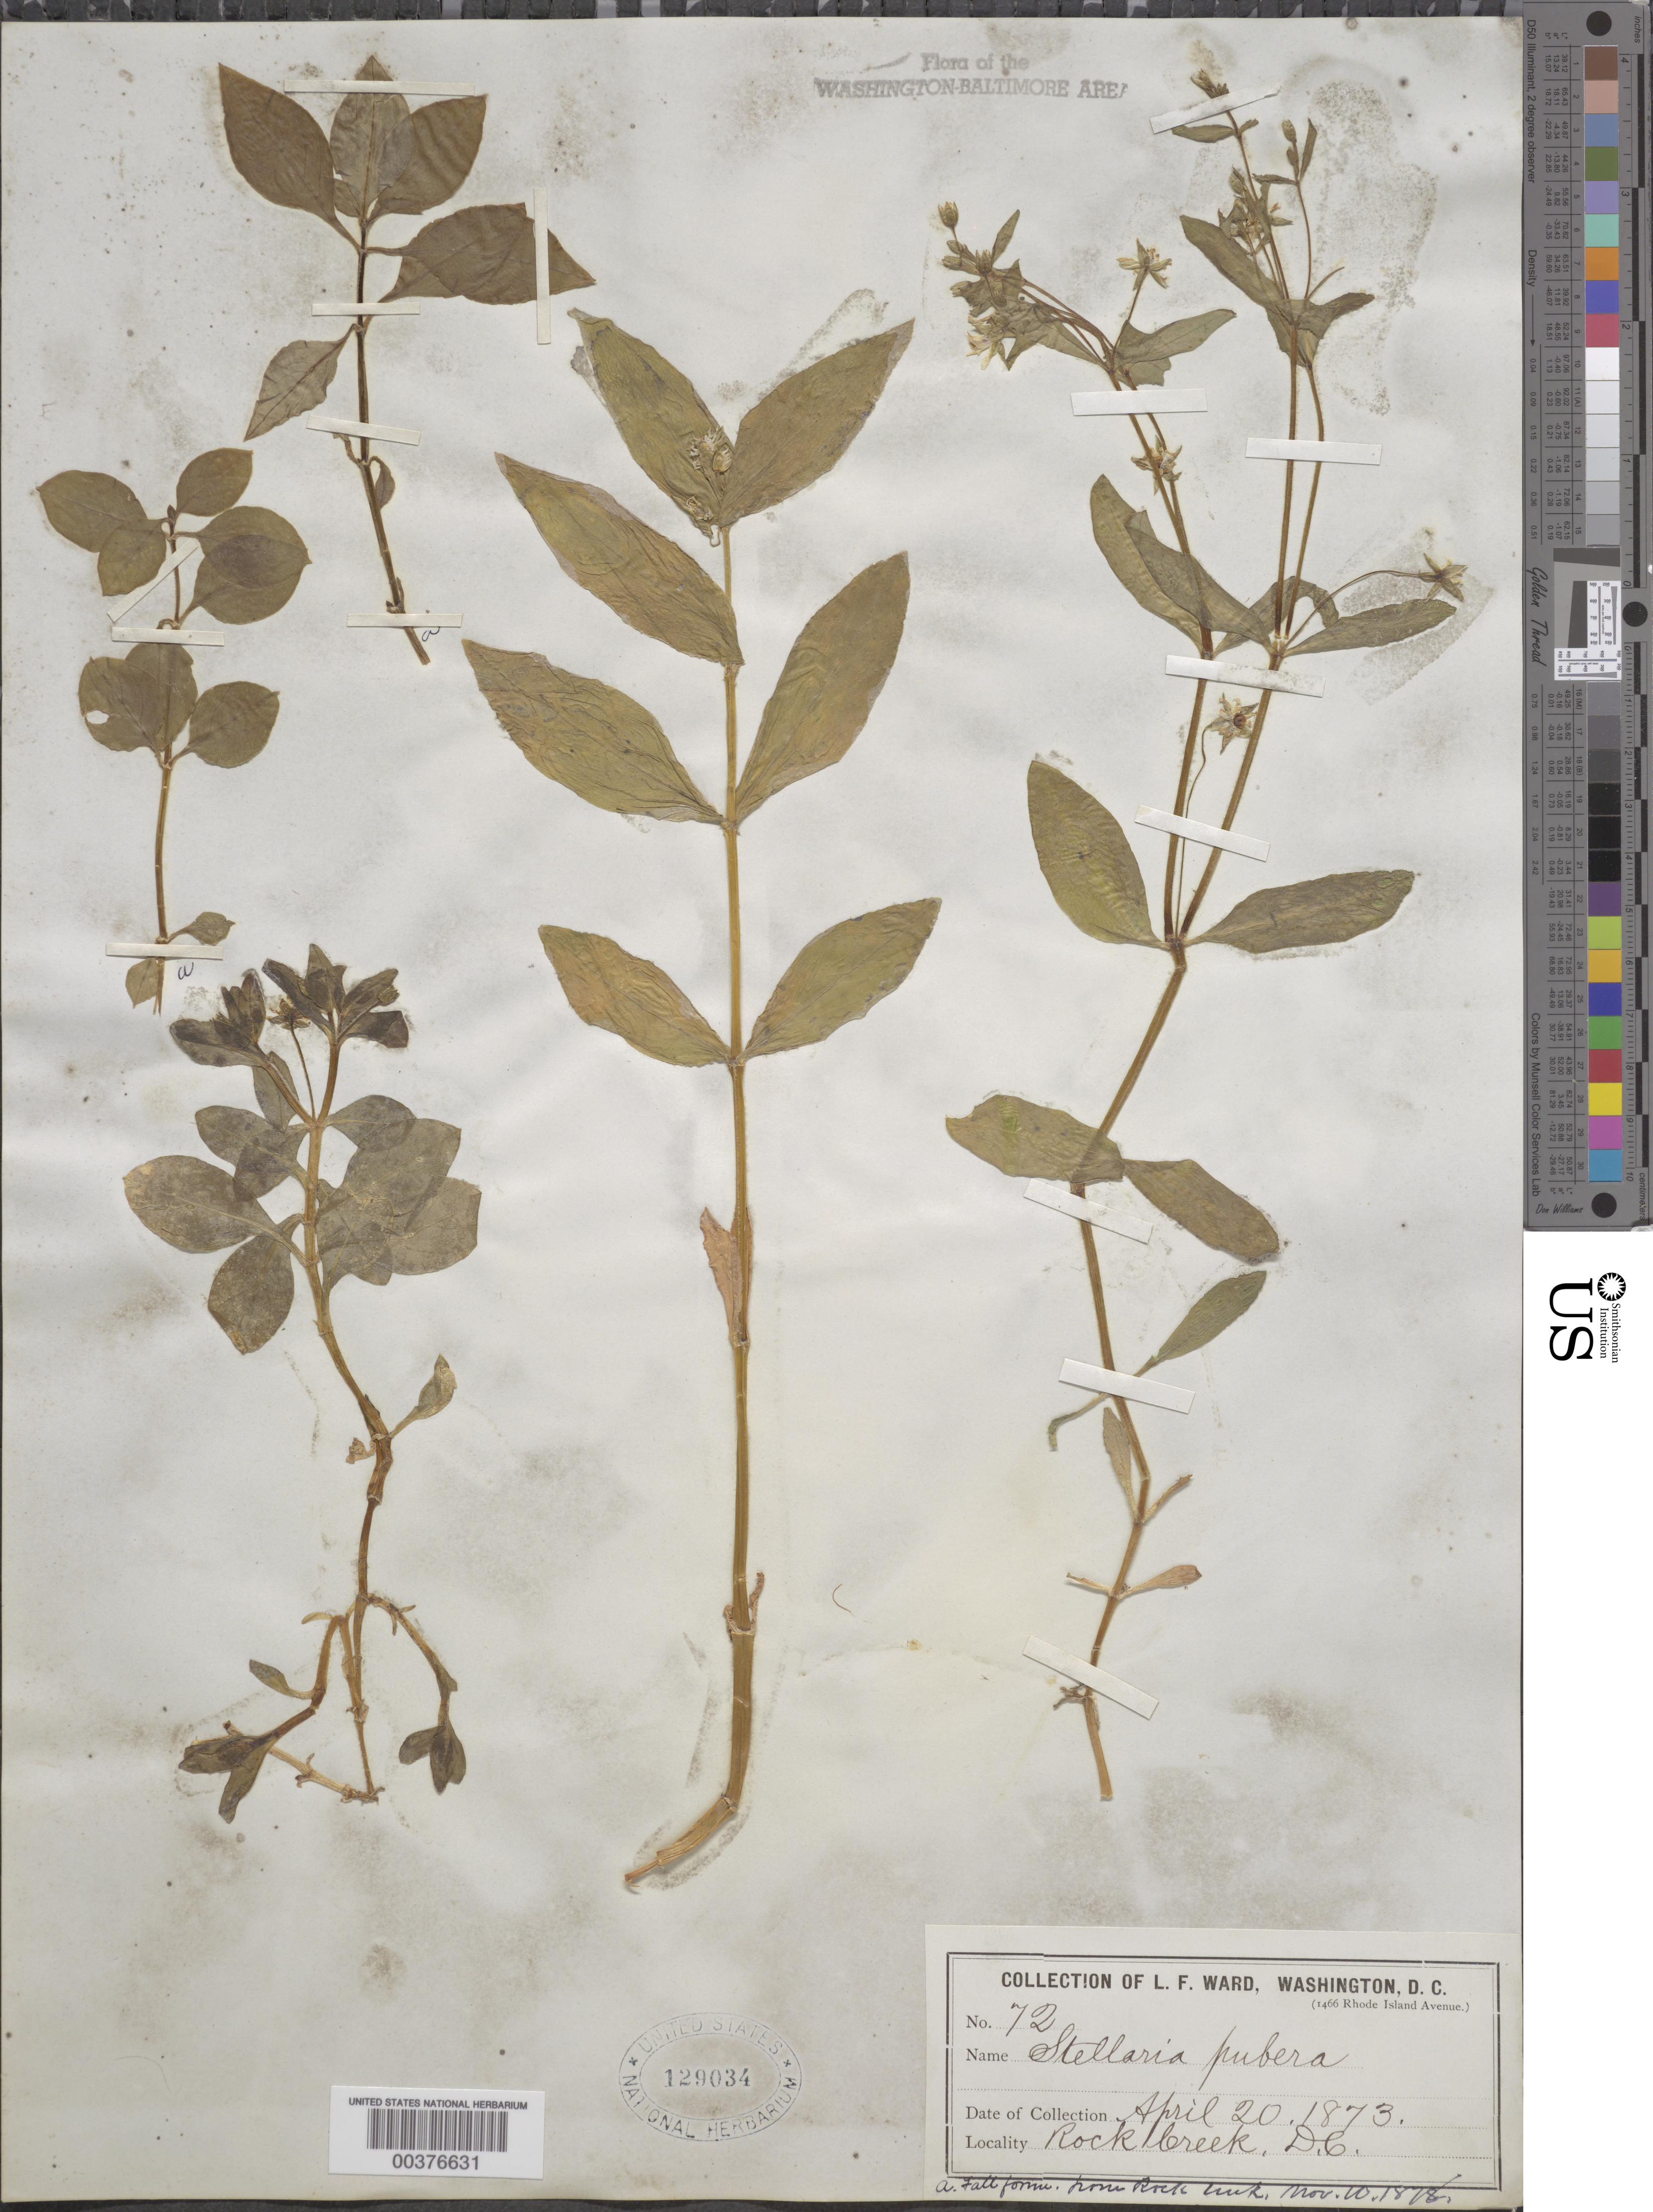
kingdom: Plantae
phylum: Tracheophyta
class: Magnoliopsida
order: Caryophyllales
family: Caryophyllaceae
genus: Stellaria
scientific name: Stellaria pubera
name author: Michx.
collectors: L. F. Ward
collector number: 72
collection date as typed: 20 Apr 1873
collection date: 1873-04-20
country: United States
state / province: District of Columbia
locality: Rock Creek Rock Creek Park & vicinity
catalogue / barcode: US 129034